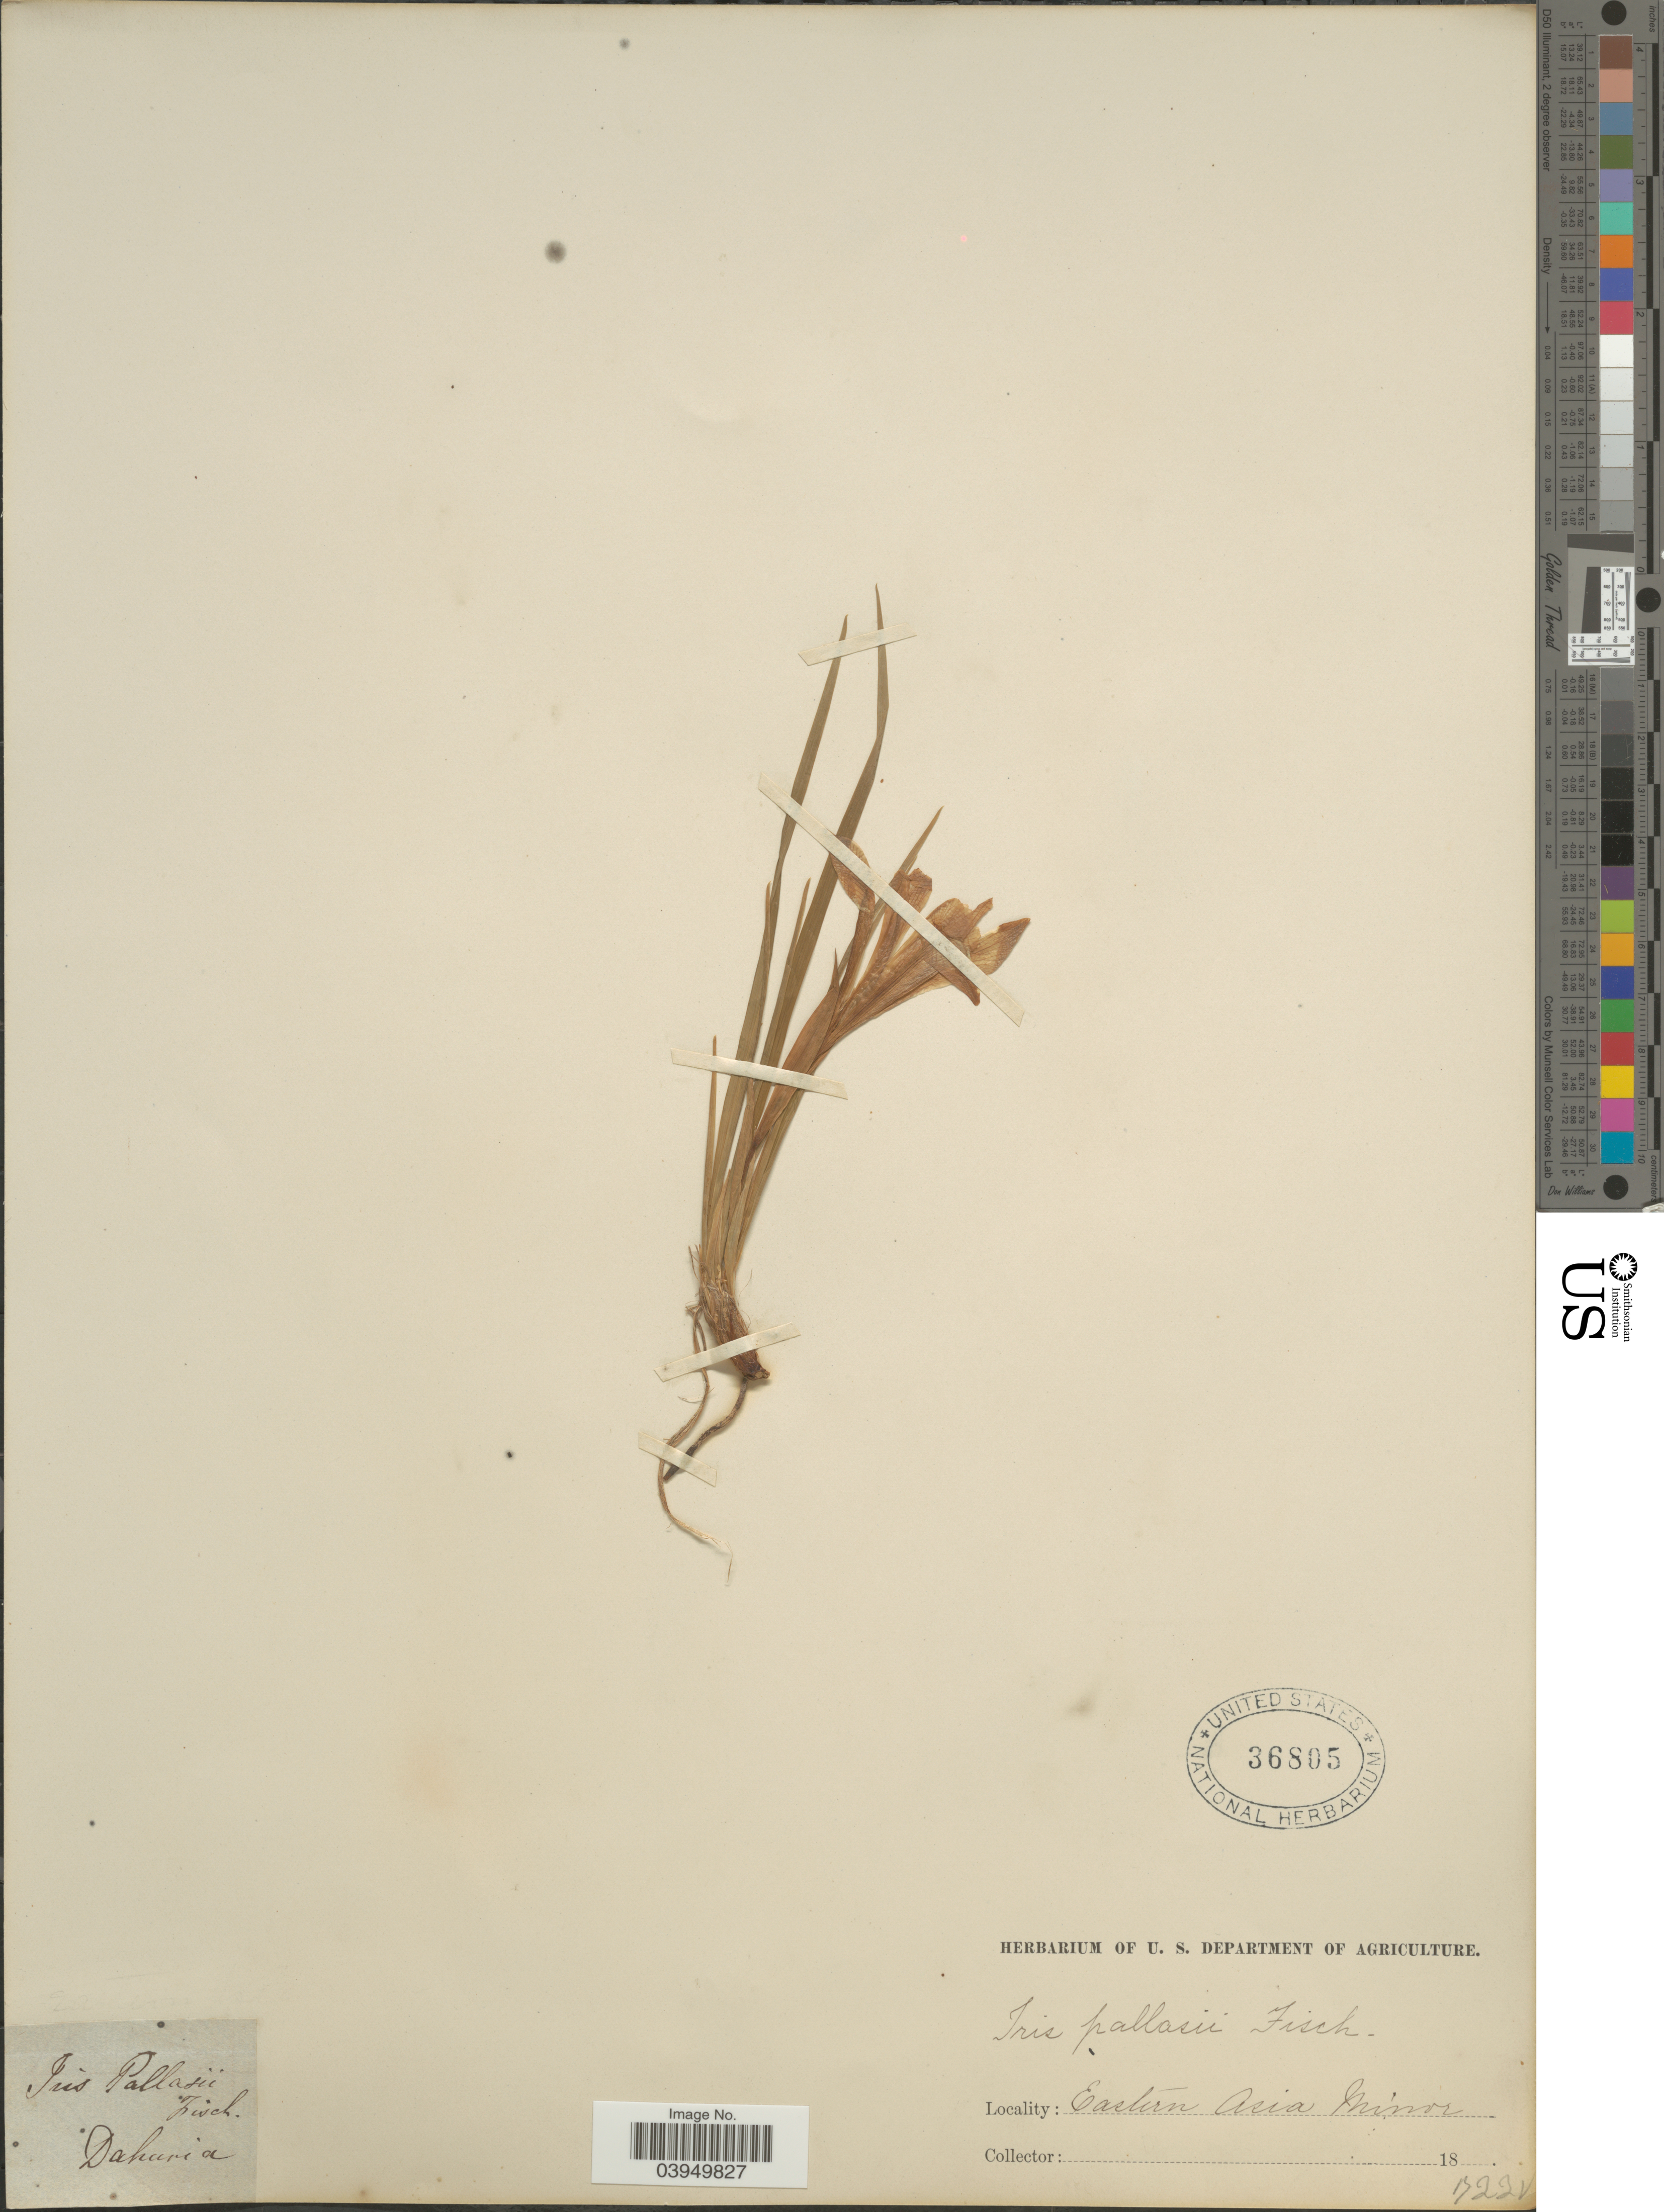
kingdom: Plantae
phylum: Tracheophyta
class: Liliopsida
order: Asparagales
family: Iridaceae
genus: Iris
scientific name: Iris pallasii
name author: Fisch.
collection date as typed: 18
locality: Dahuria. Eastern Asia Minor.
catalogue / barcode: US 36805